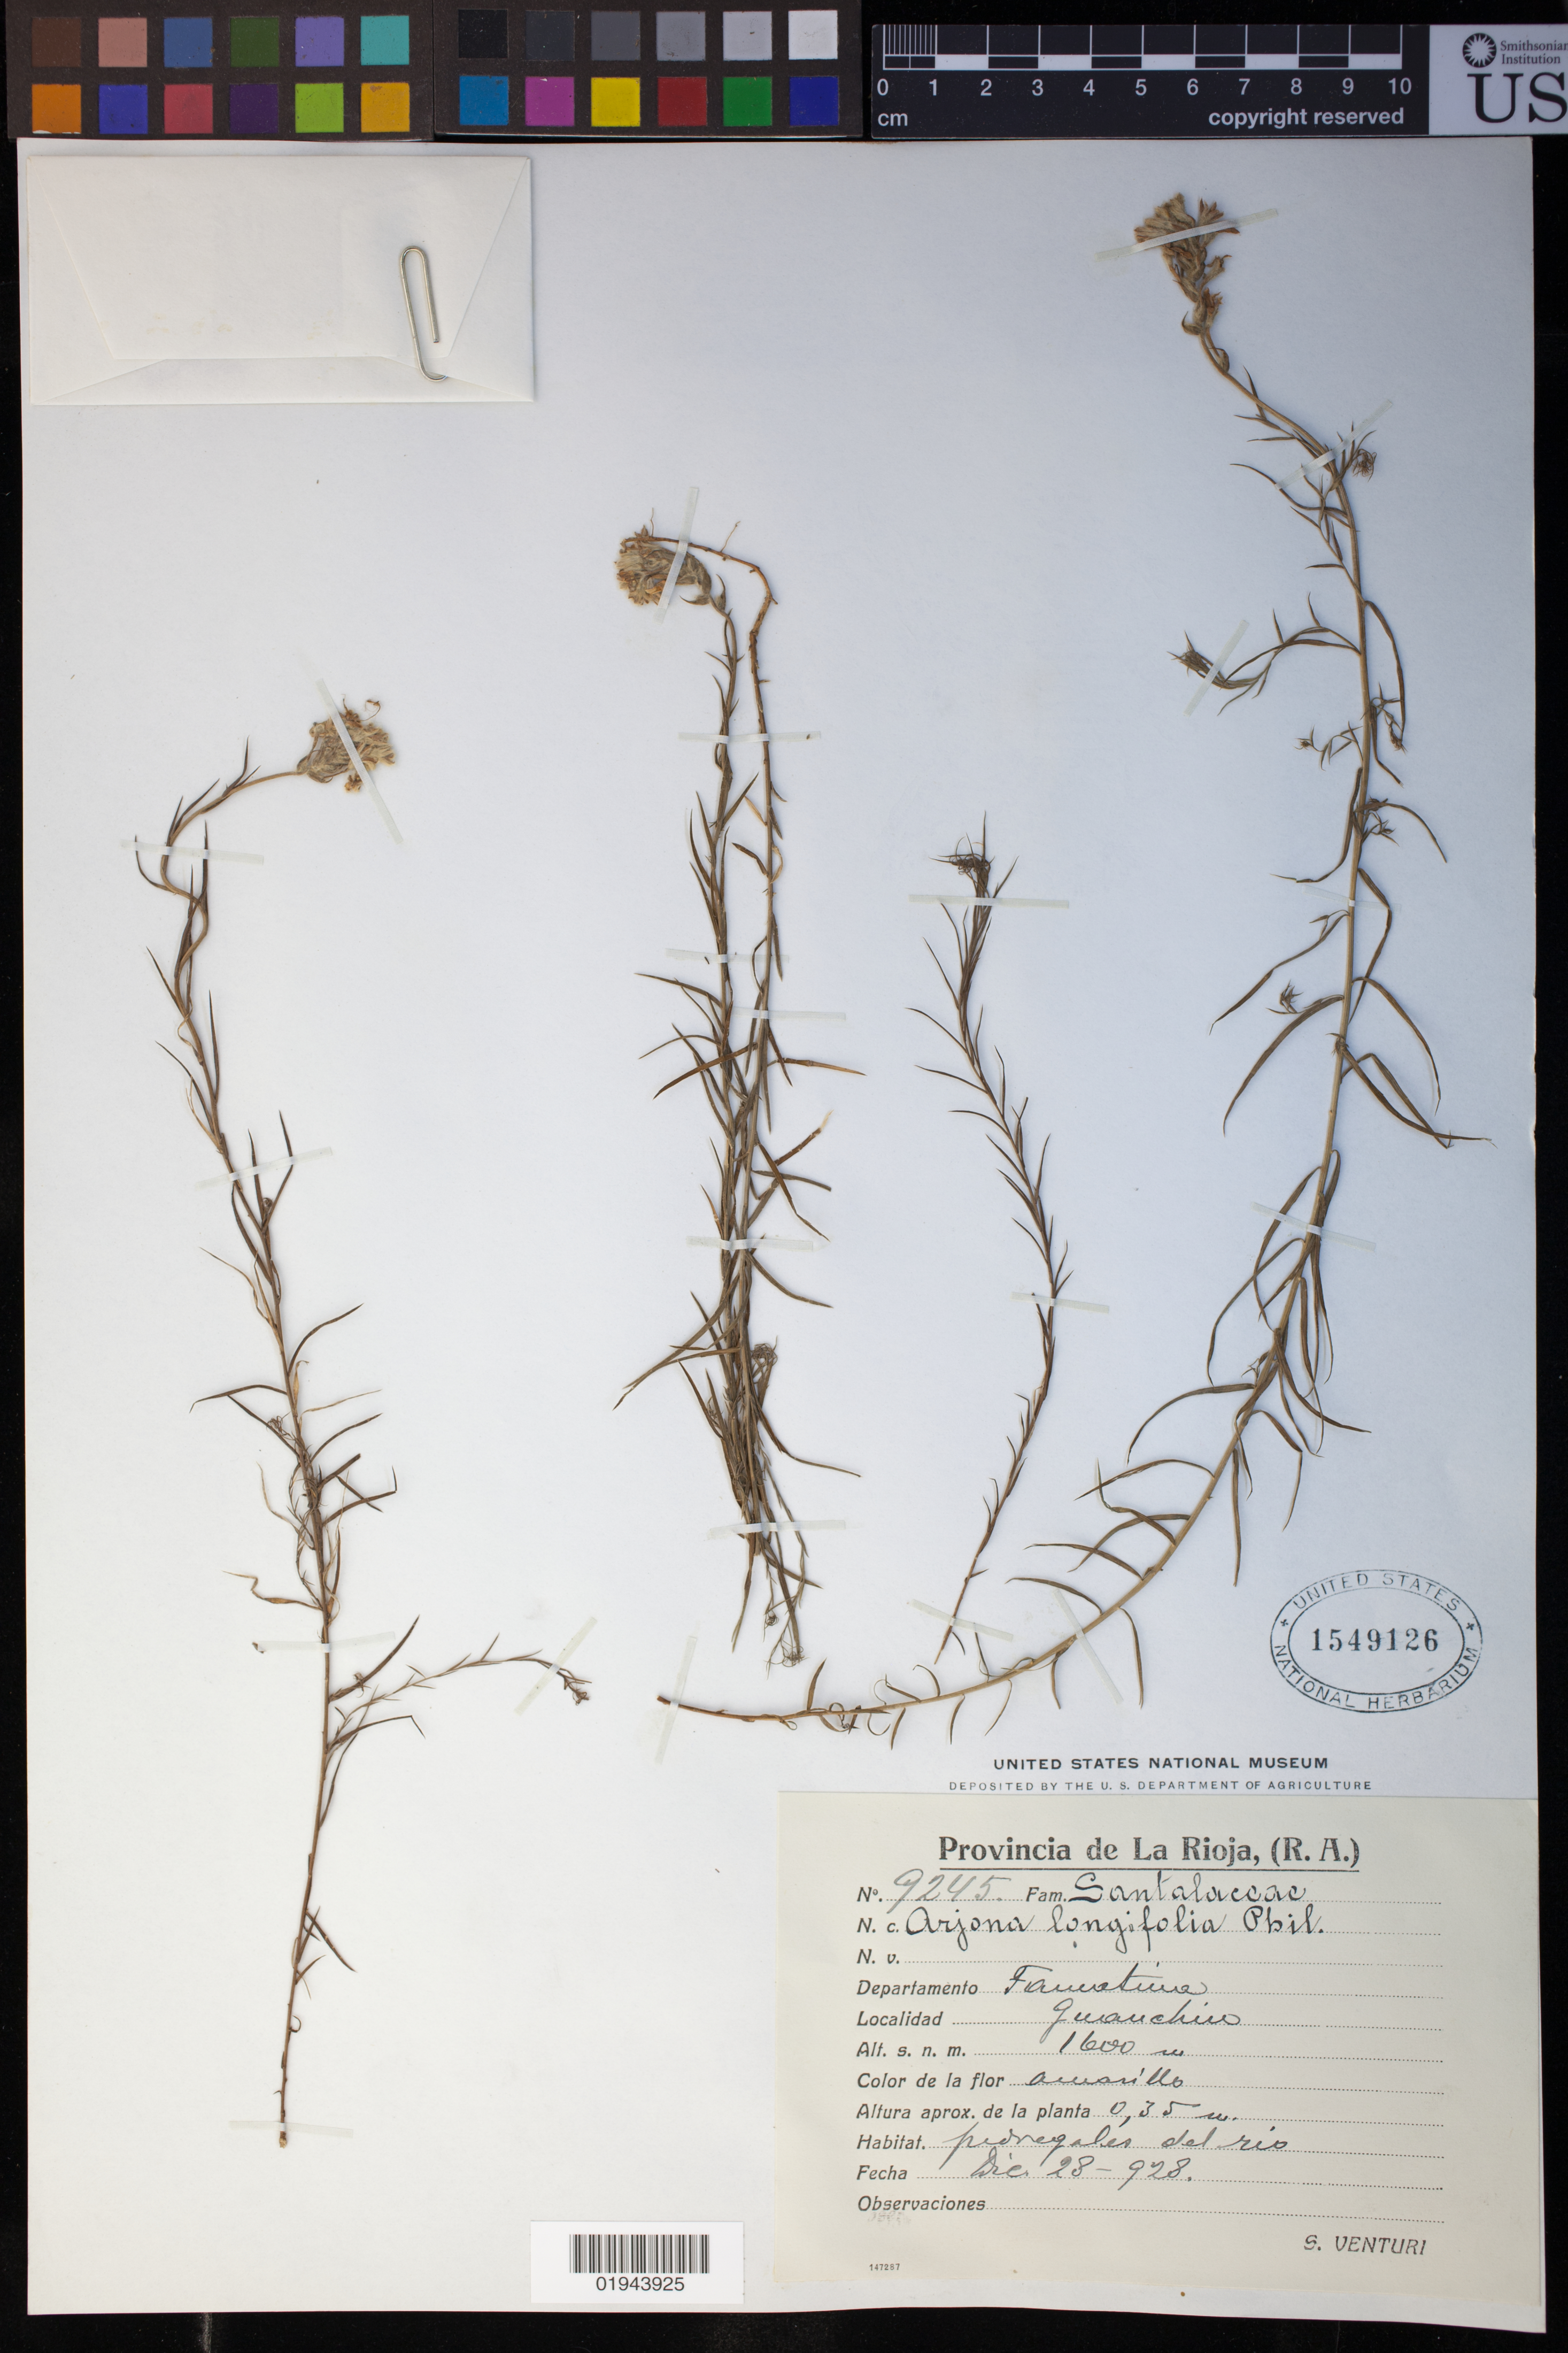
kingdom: Plantae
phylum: Tracheophyta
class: Magnoliopsida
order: Santalales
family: Schoepfiaceae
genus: Arjona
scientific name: Arjona longifolia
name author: Phil.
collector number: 9245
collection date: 1928-12-28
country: Argentina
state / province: La Rioja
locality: Famatina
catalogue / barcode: US 1549126